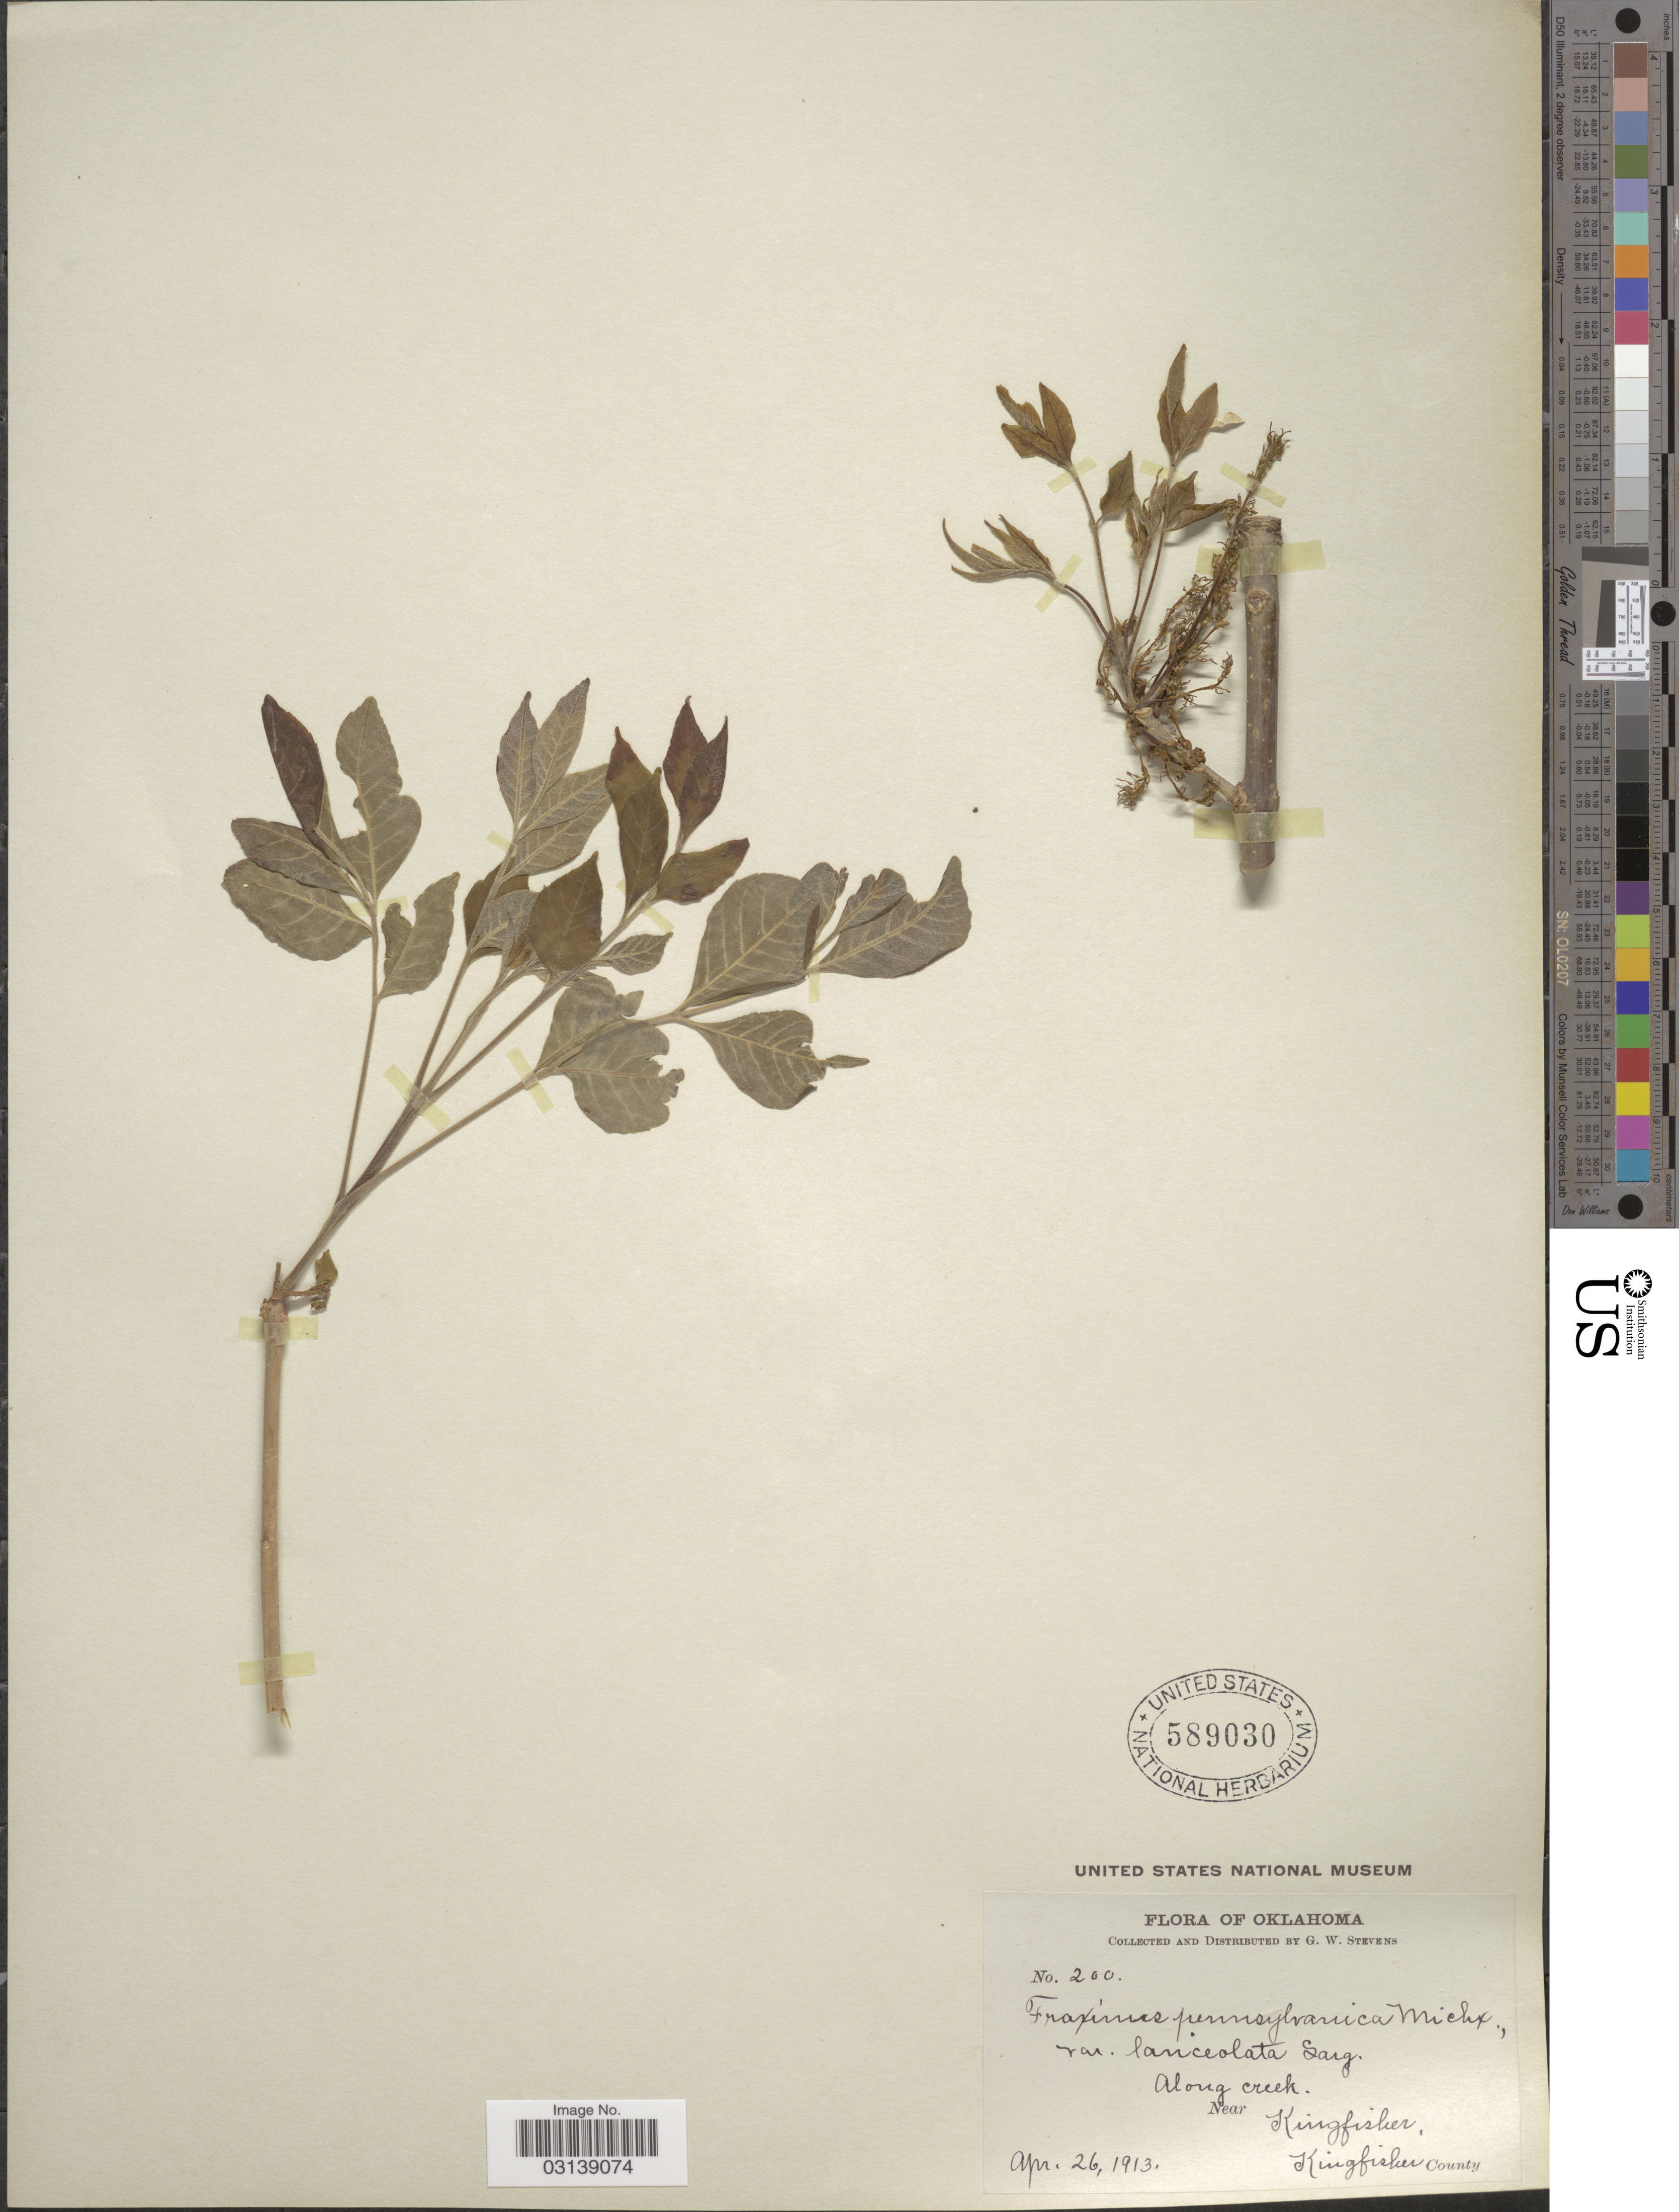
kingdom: Plantae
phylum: Tracheophyta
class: Magnoliopsida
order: Lamiales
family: Oleaceae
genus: Fraxinus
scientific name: Fraxinus pennsylvanica var. pubescens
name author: (Lam.) Lingelsh.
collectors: G. W. Stevens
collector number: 200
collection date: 1913-04-26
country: United States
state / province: Oklahoma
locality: Along creek. Near Kingfisher, Kingfisher County.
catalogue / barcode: US 589030